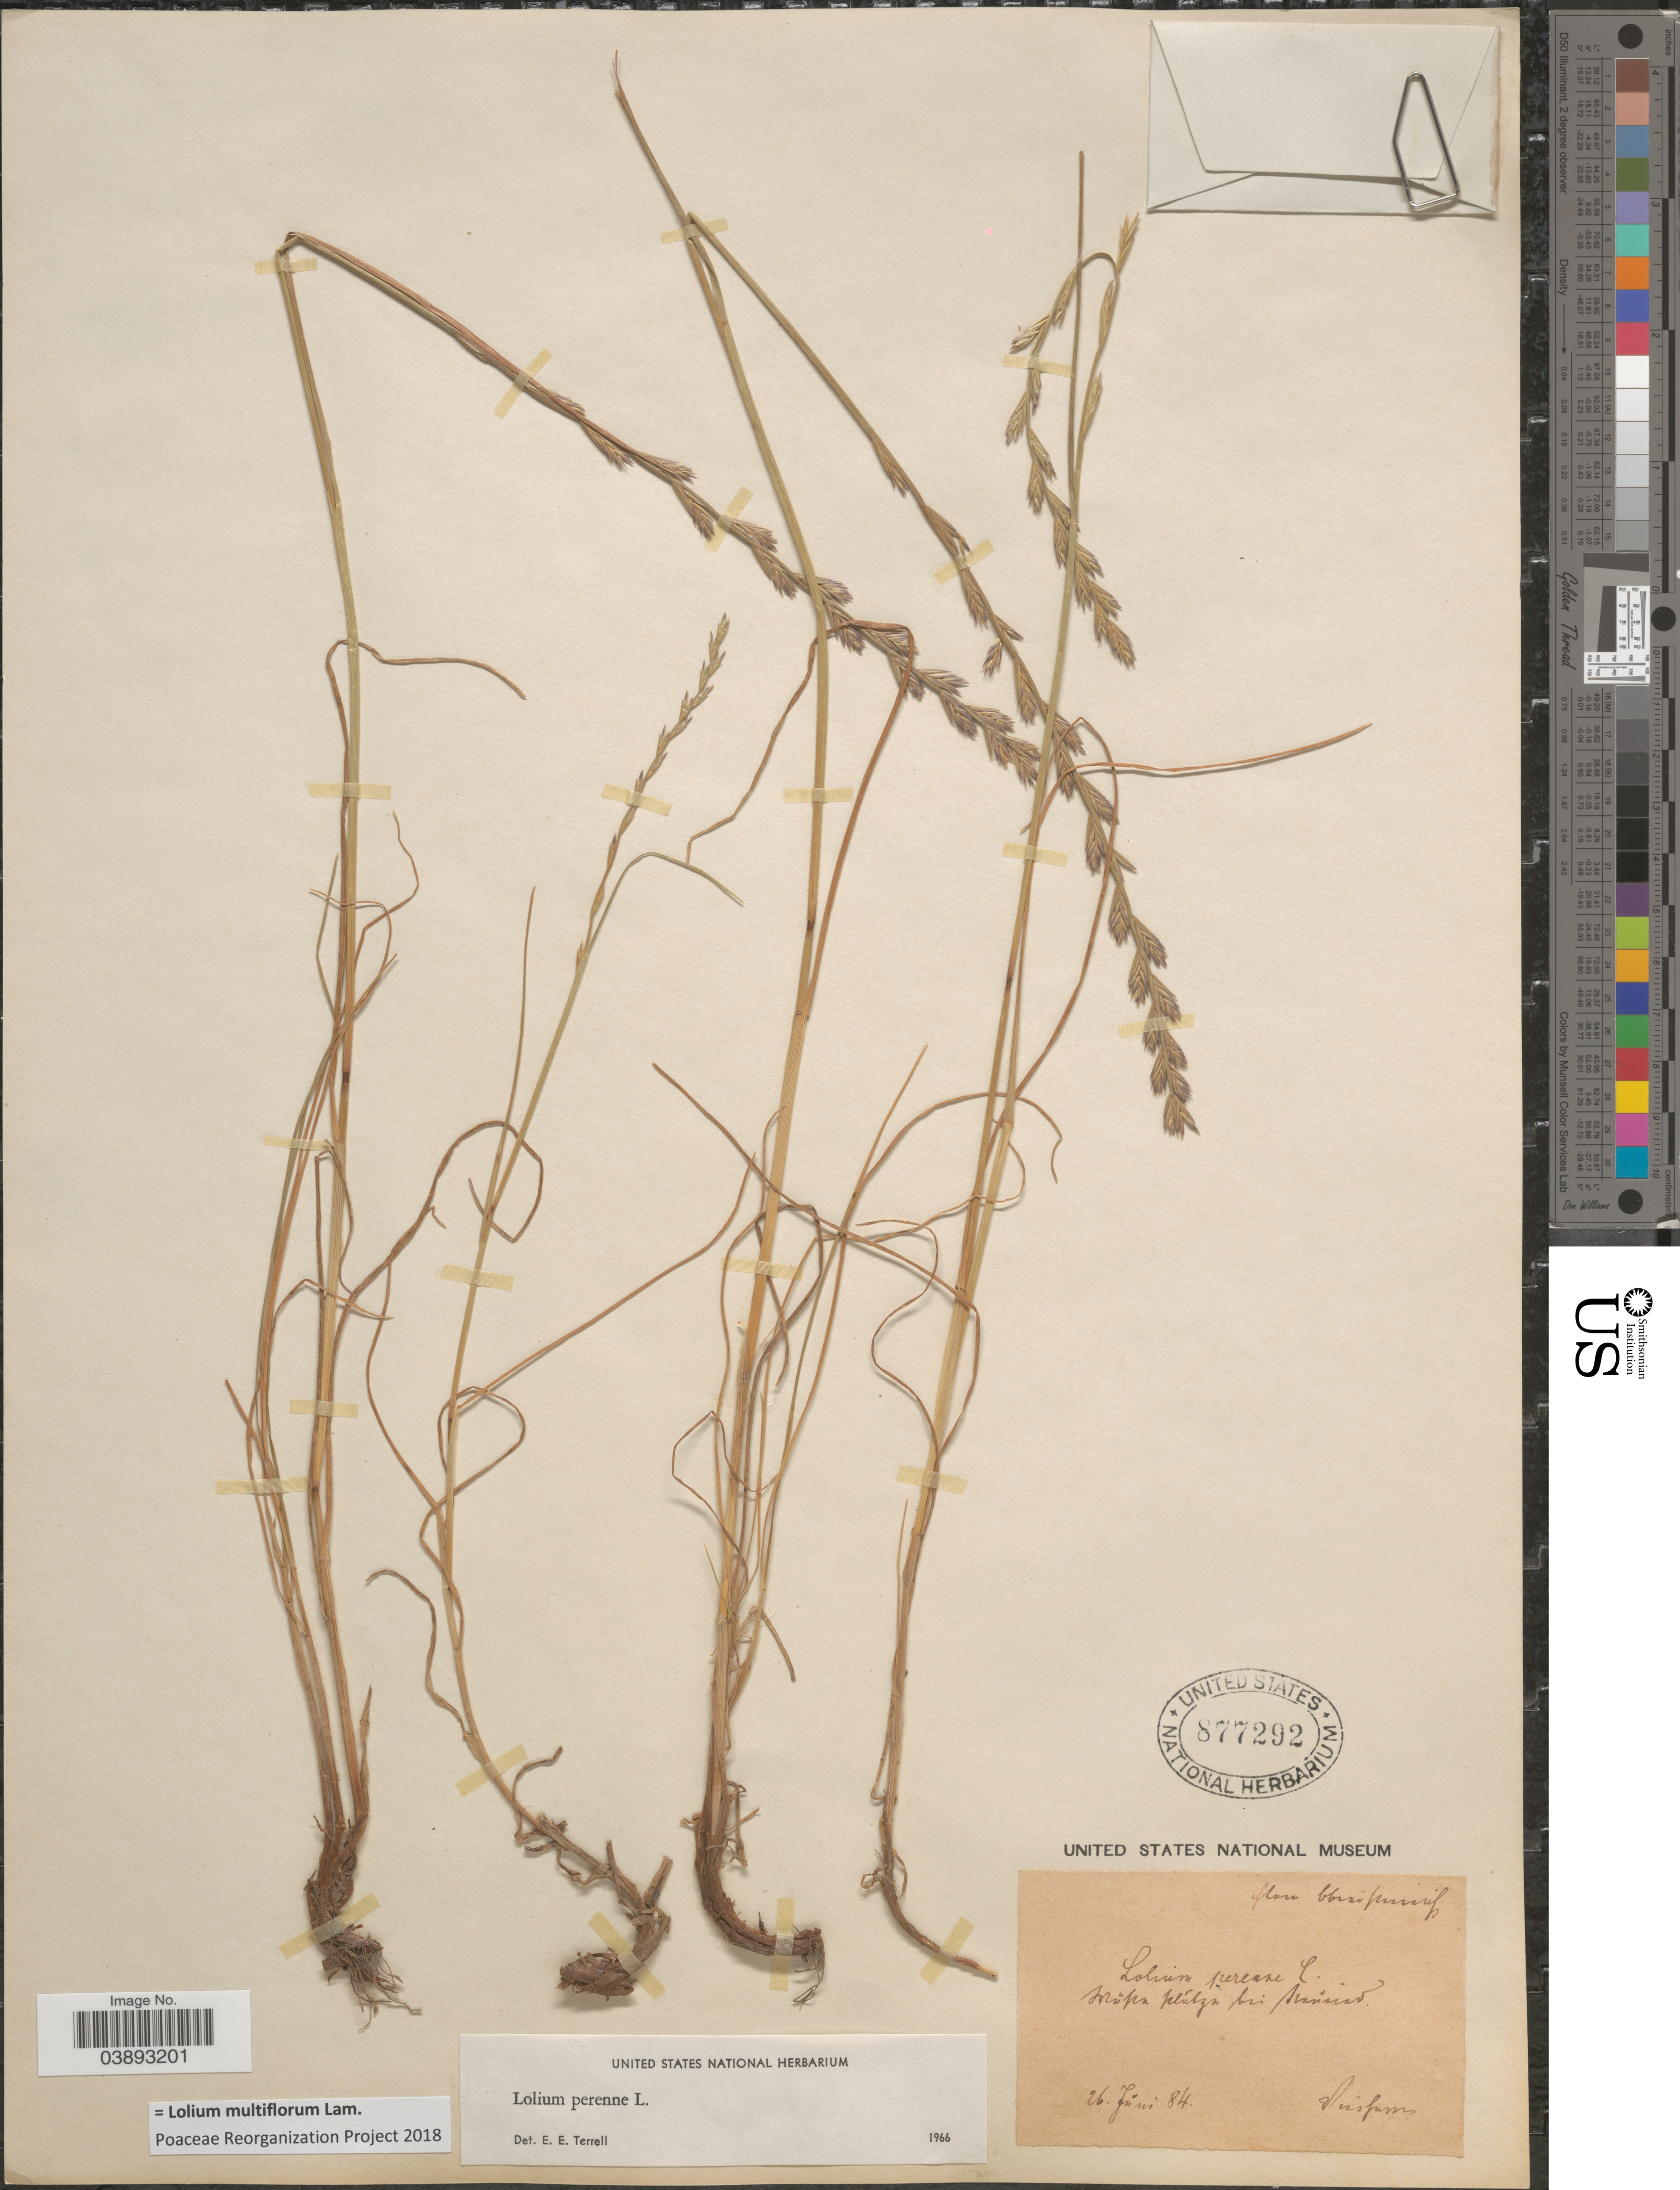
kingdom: Plantae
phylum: Tracheophyta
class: Liliopsida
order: Poales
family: Poaceae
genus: Lolium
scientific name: Lolium multiflorum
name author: Lam.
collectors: F. Vierhapper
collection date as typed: Transcribed d/m/y: 26/6/84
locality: Srupa plúlza bei Scansiad. [interpreted]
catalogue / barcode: US 877292